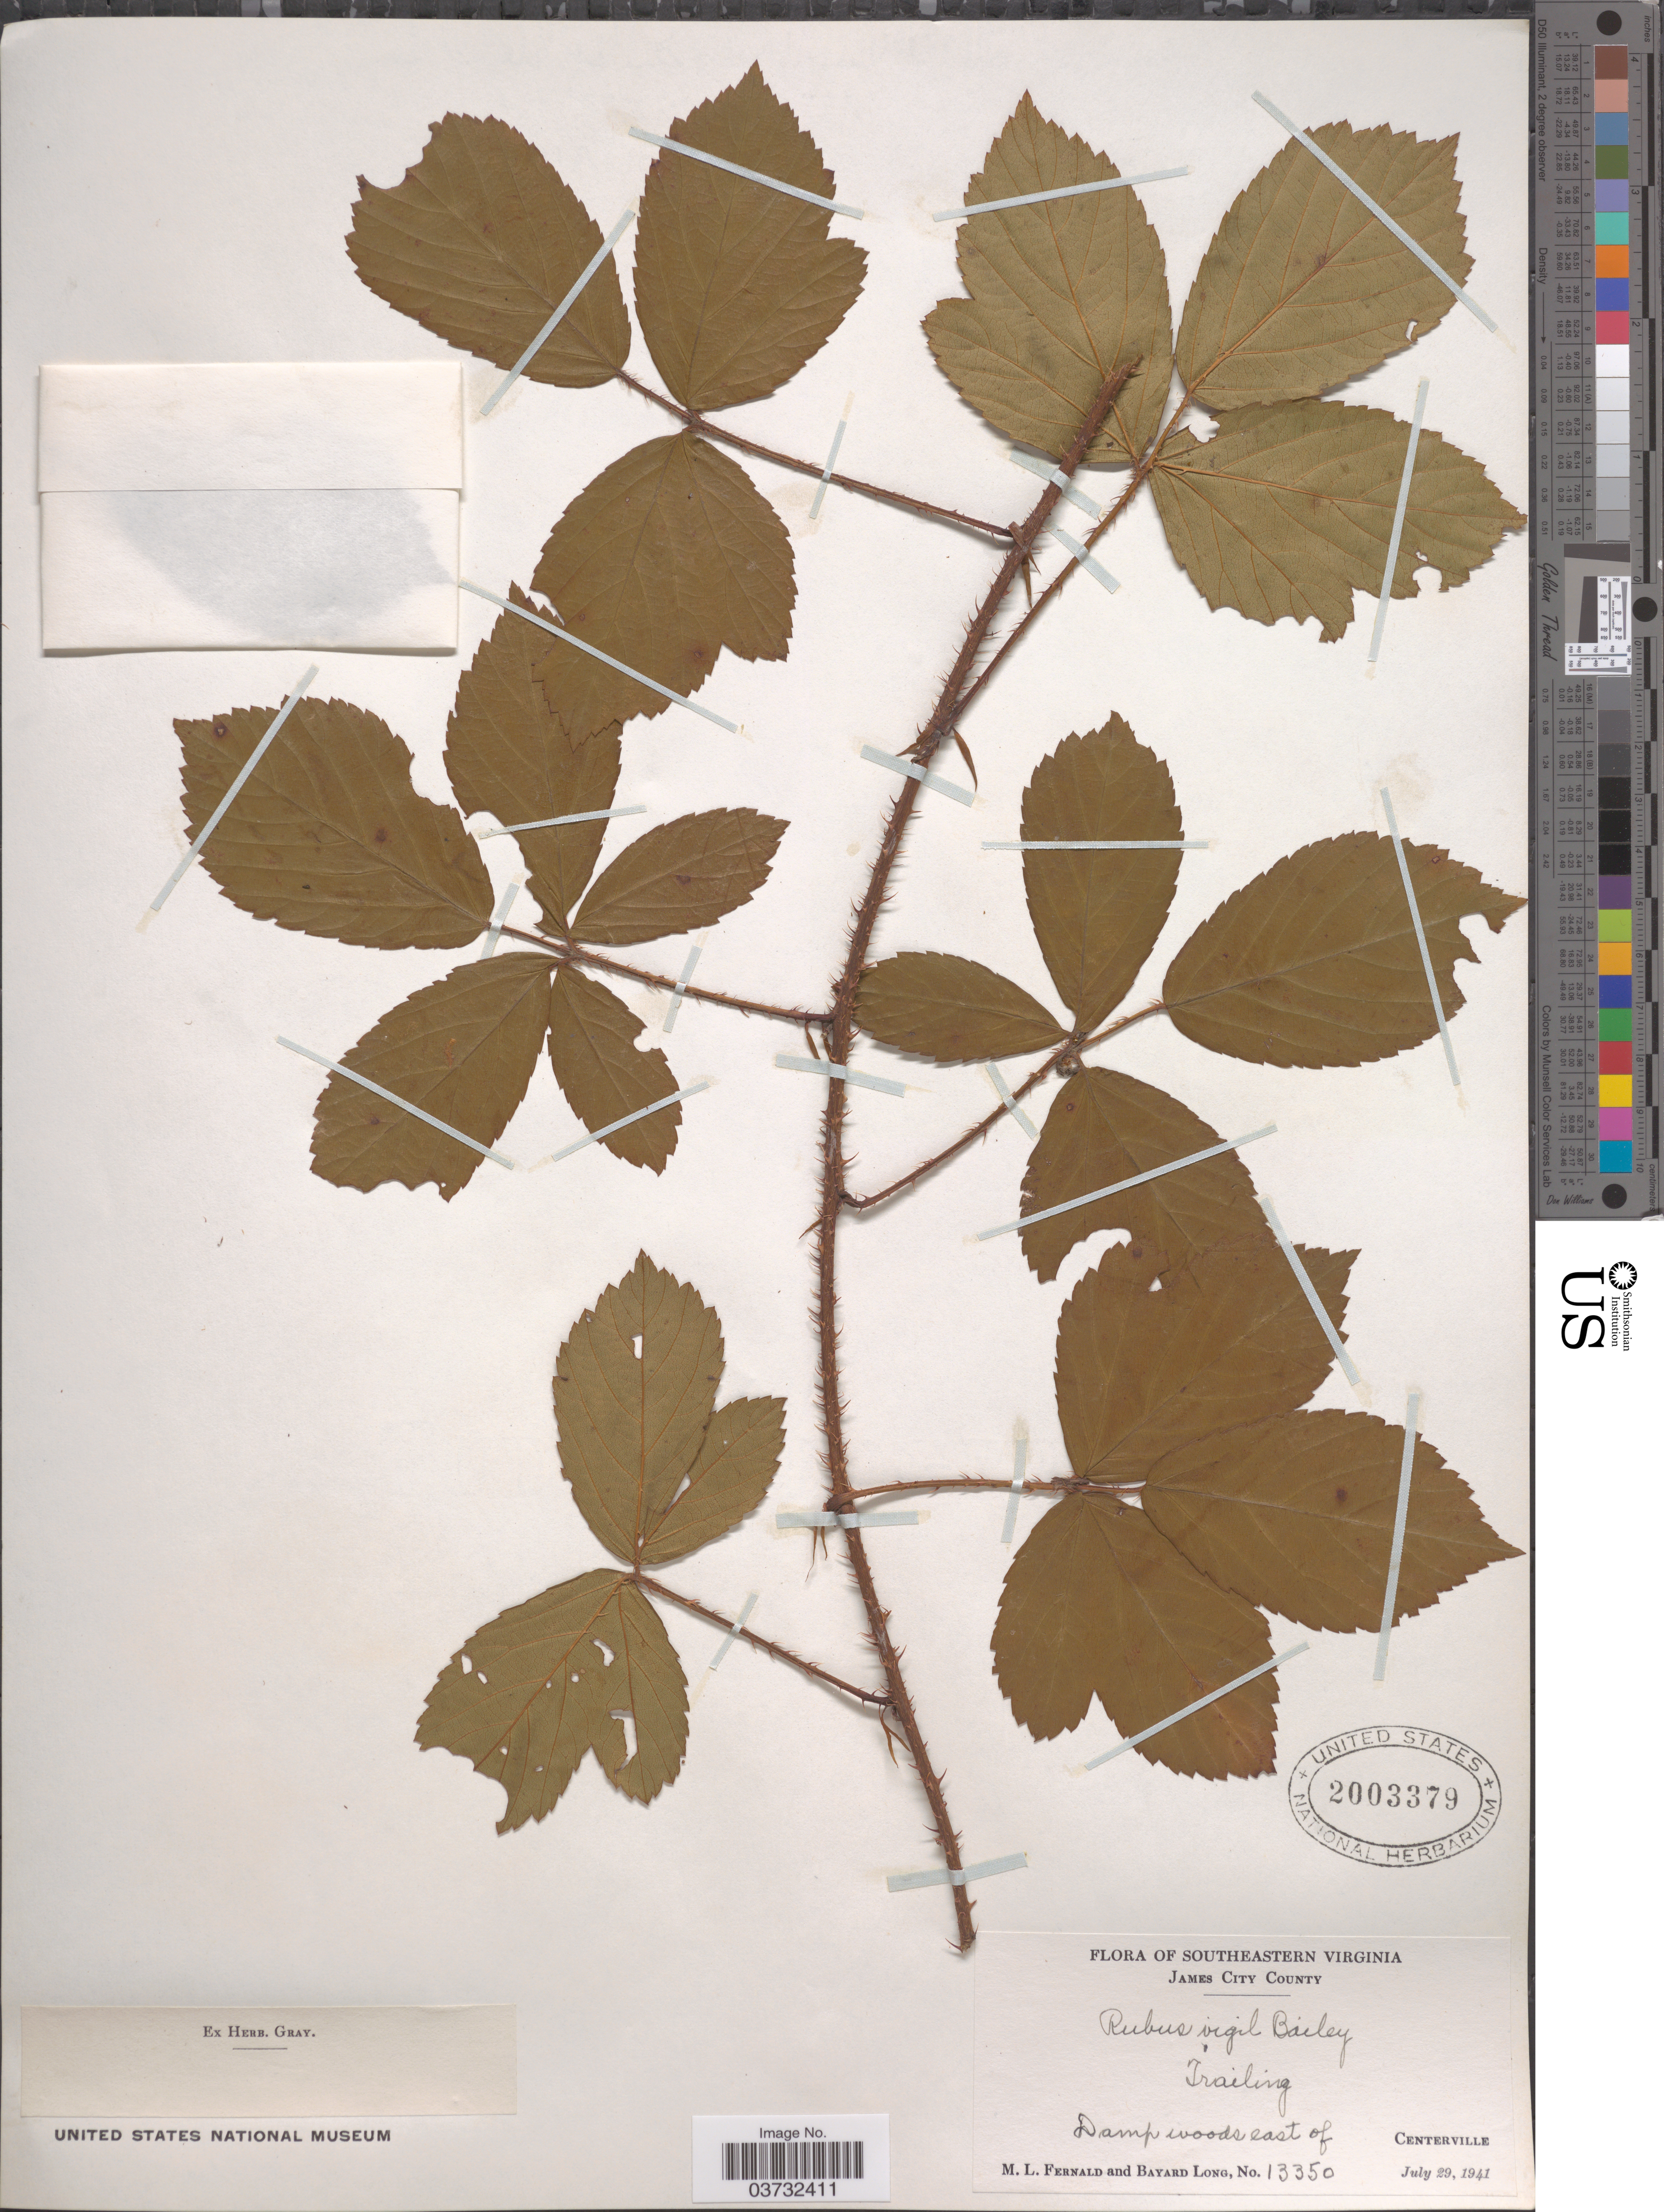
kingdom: Plantae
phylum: Tracheophyta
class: Magnoliopsida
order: Rosales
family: Rosaceae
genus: Rubus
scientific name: Rubus vigil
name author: L.H. Bailey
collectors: M. L. Fernald & B. Long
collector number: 13350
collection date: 1941-07-29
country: United States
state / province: Virginia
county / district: James City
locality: Southeastern Virginia. James City County. Trailing. East of Centerville.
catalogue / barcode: US 2003379